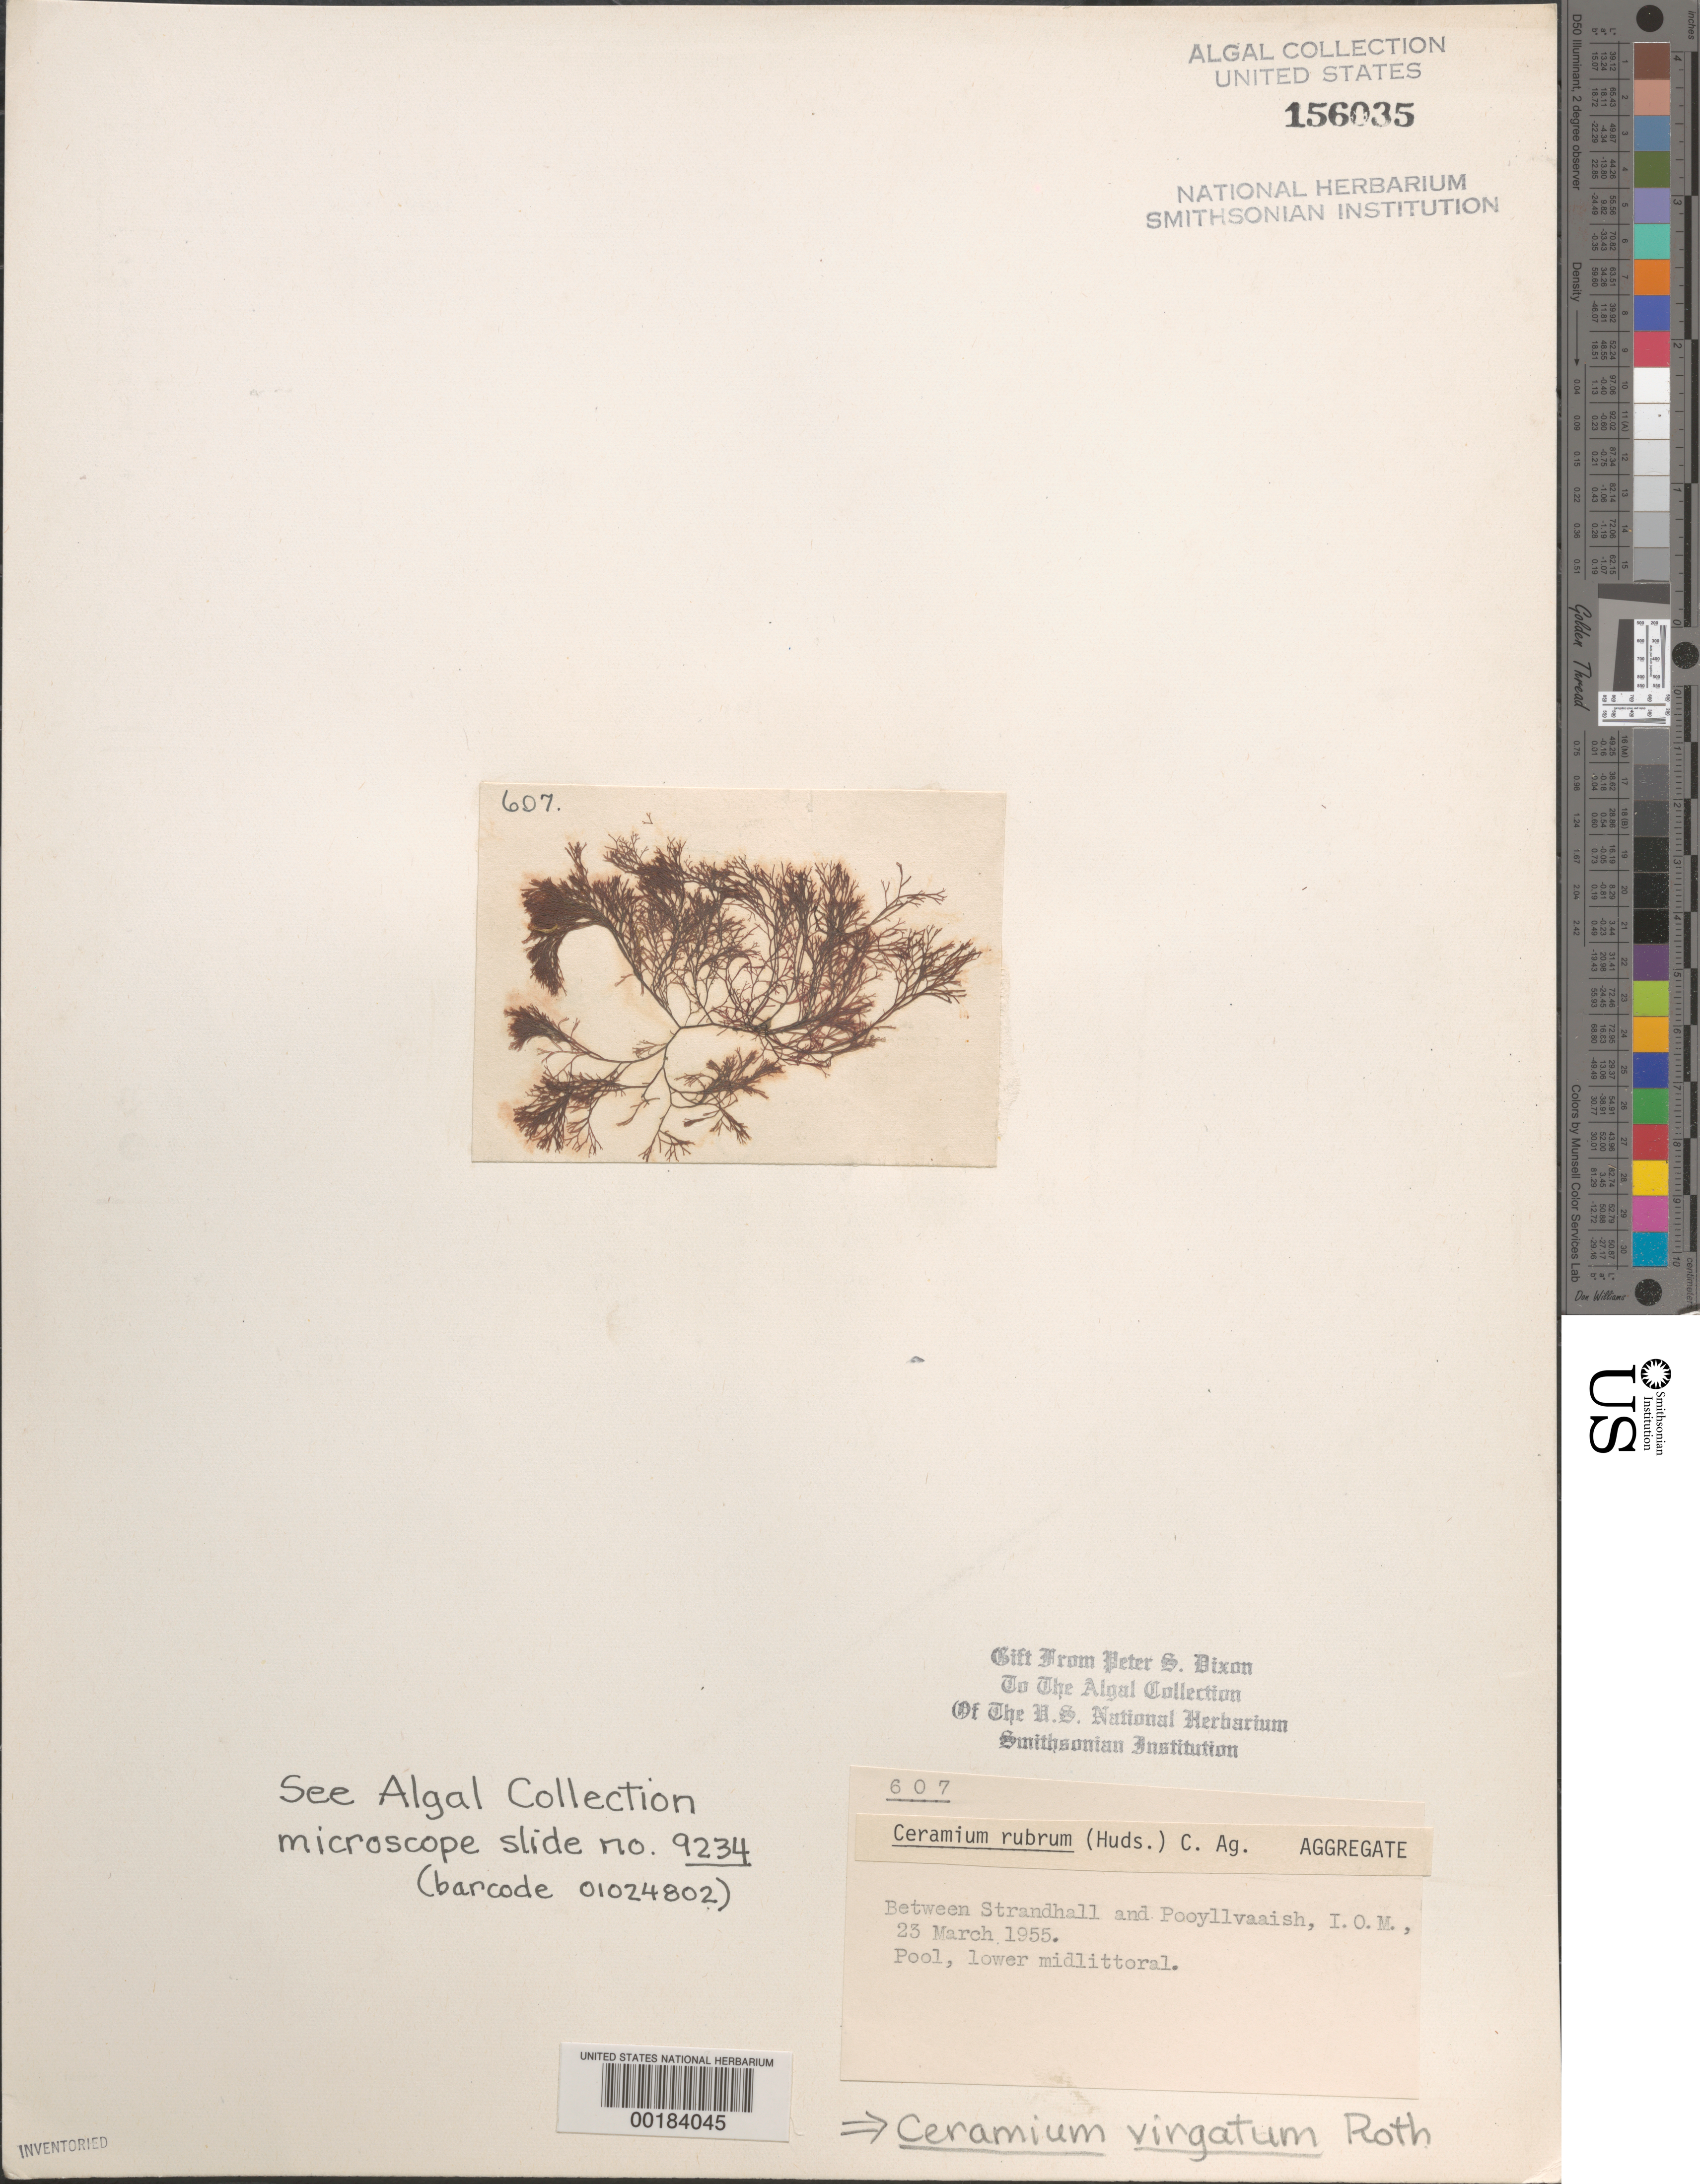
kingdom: Plantae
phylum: Rhodophyta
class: Florideophyceae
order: Ceramiales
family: Ceramiaceae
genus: Ceramium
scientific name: Ceramium virgatum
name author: Roth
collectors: P. S. Dixon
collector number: PSD 607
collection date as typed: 23 Mar 1955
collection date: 1955-03-23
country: United Kingdom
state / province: England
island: Isle of Man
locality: Between Strandhall and Pooyllvaaish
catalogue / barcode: US 156035